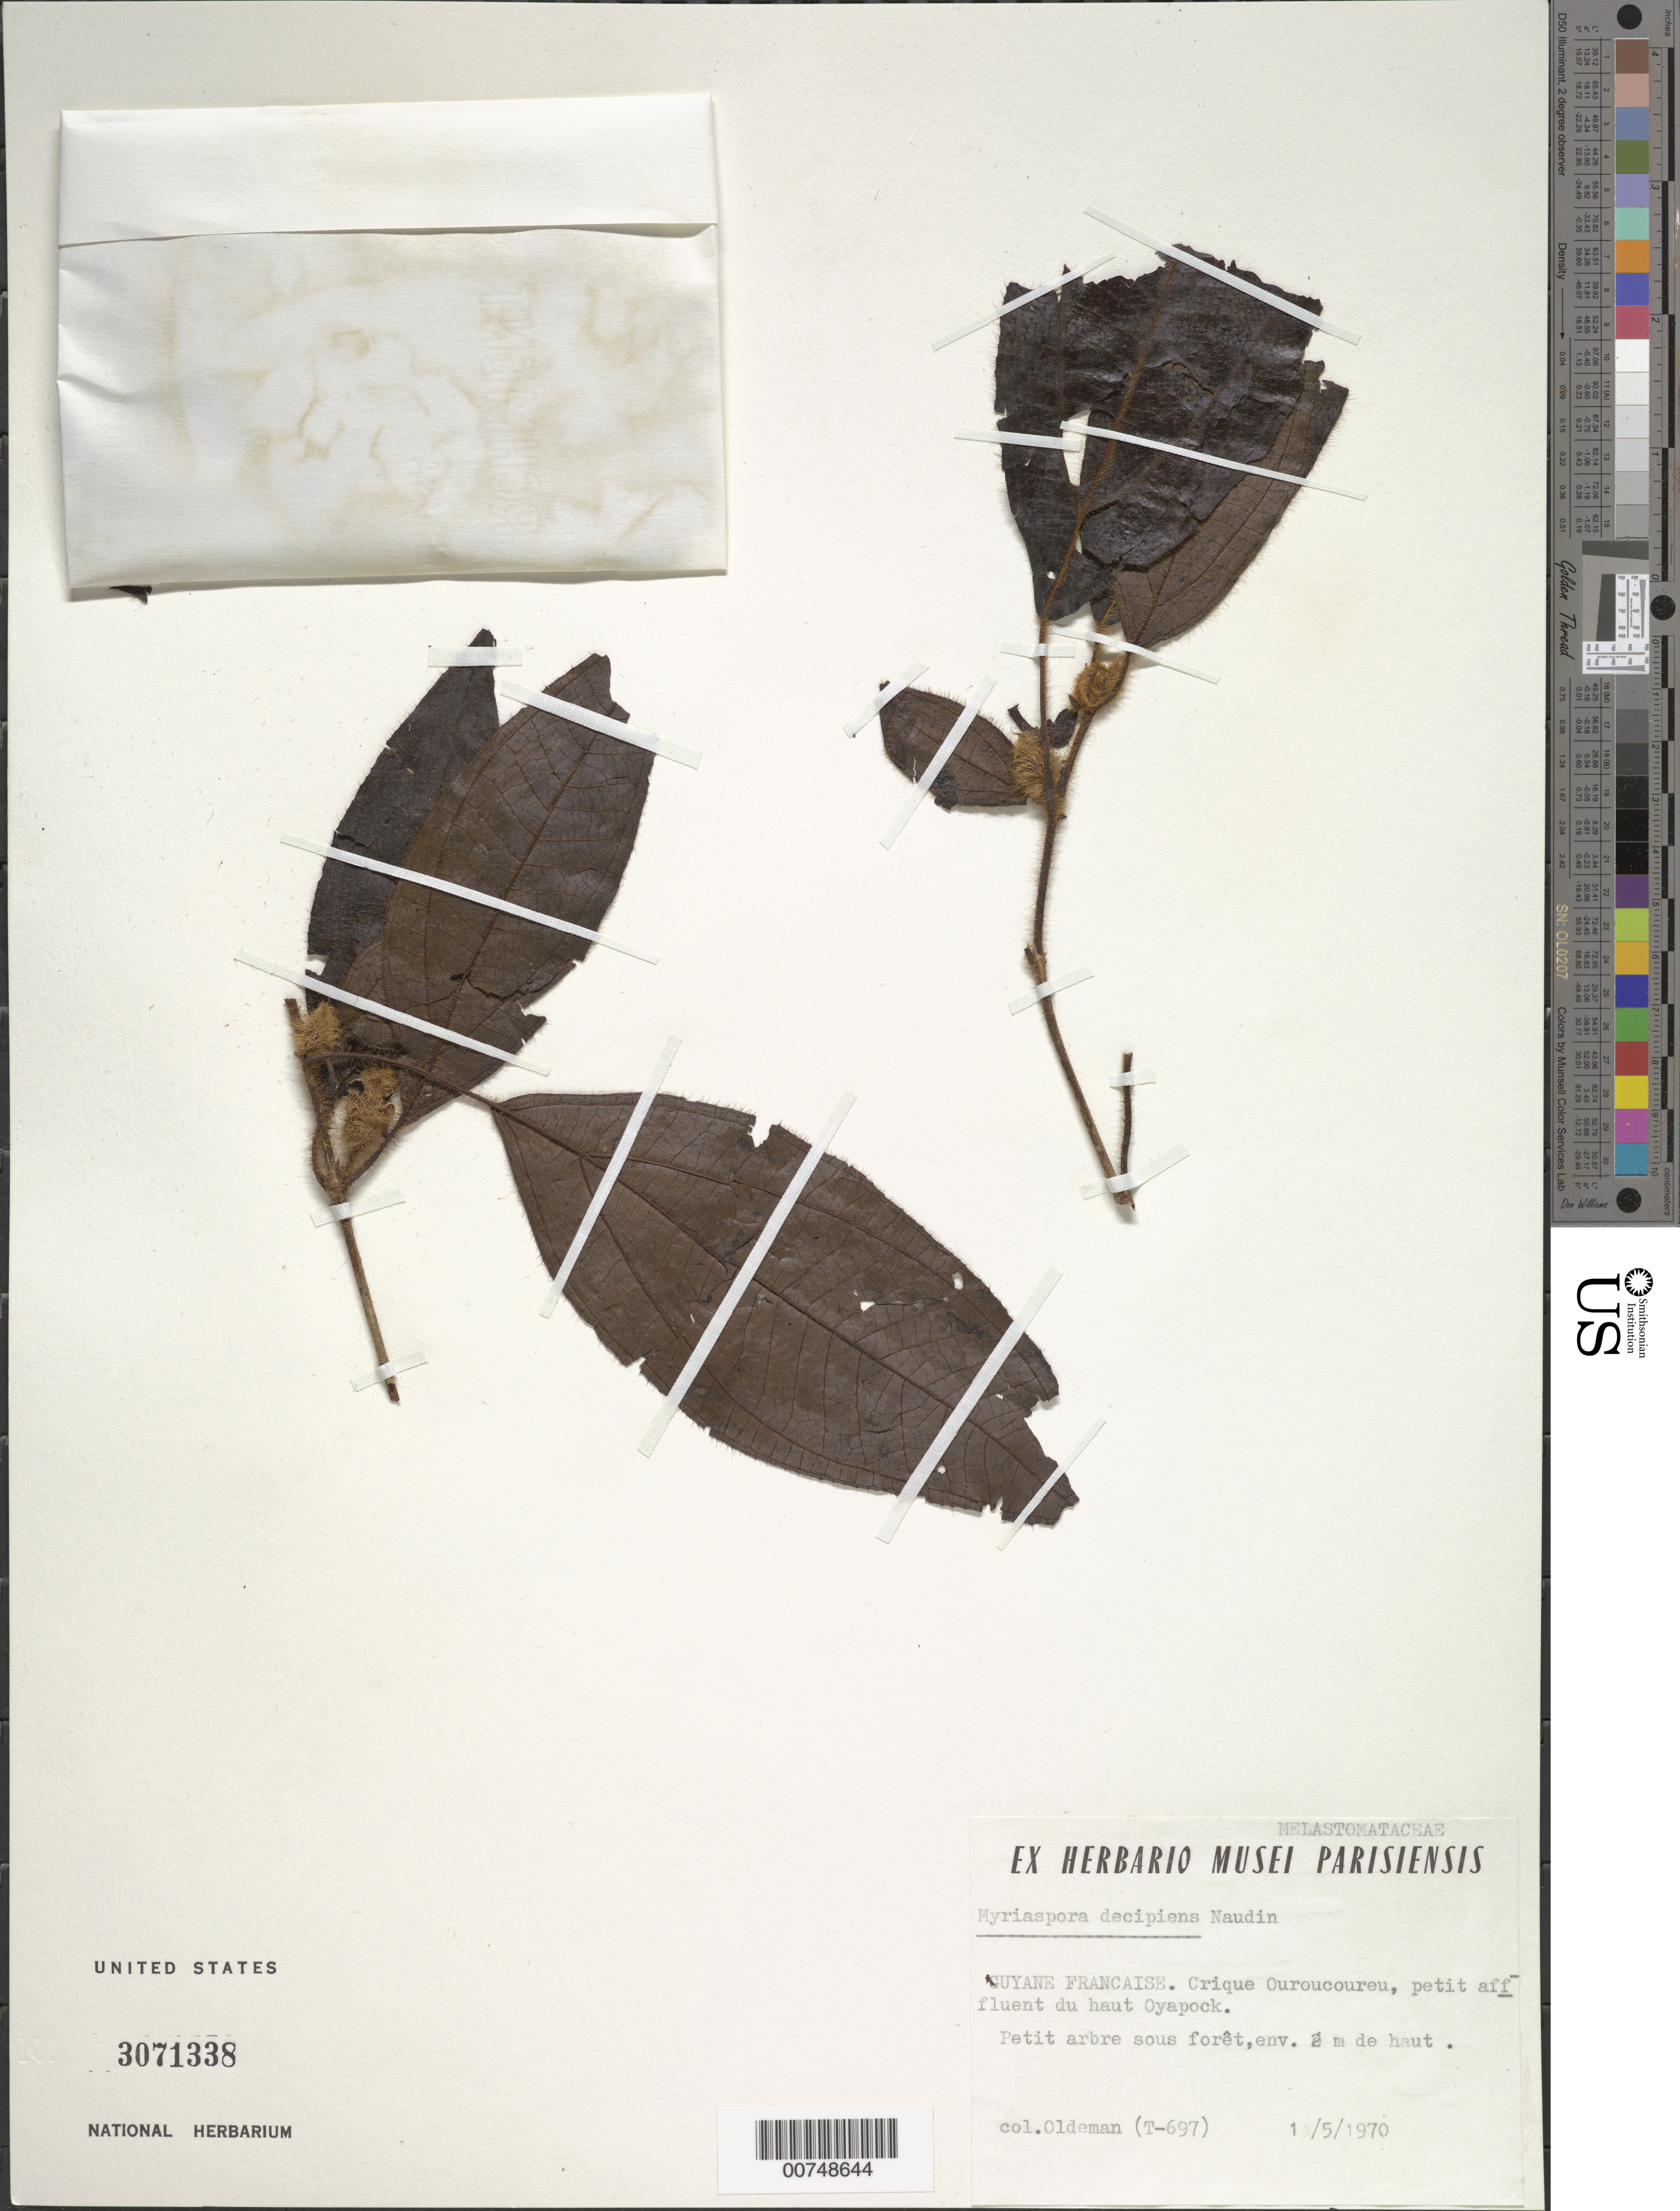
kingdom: Plantae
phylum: Tracheophyta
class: Magnoliopsida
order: Myrtales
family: Melastomataceae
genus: Bellucia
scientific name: Bellucia egensis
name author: (DC.) Penneys et al.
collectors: R. Oldeman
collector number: T 697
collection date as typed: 1-May-70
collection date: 1970-05-01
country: French Guiana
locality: Crique Ouroucoureu, petit affluent du Haut Oyapock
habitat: Forest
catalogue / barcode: US 3071338